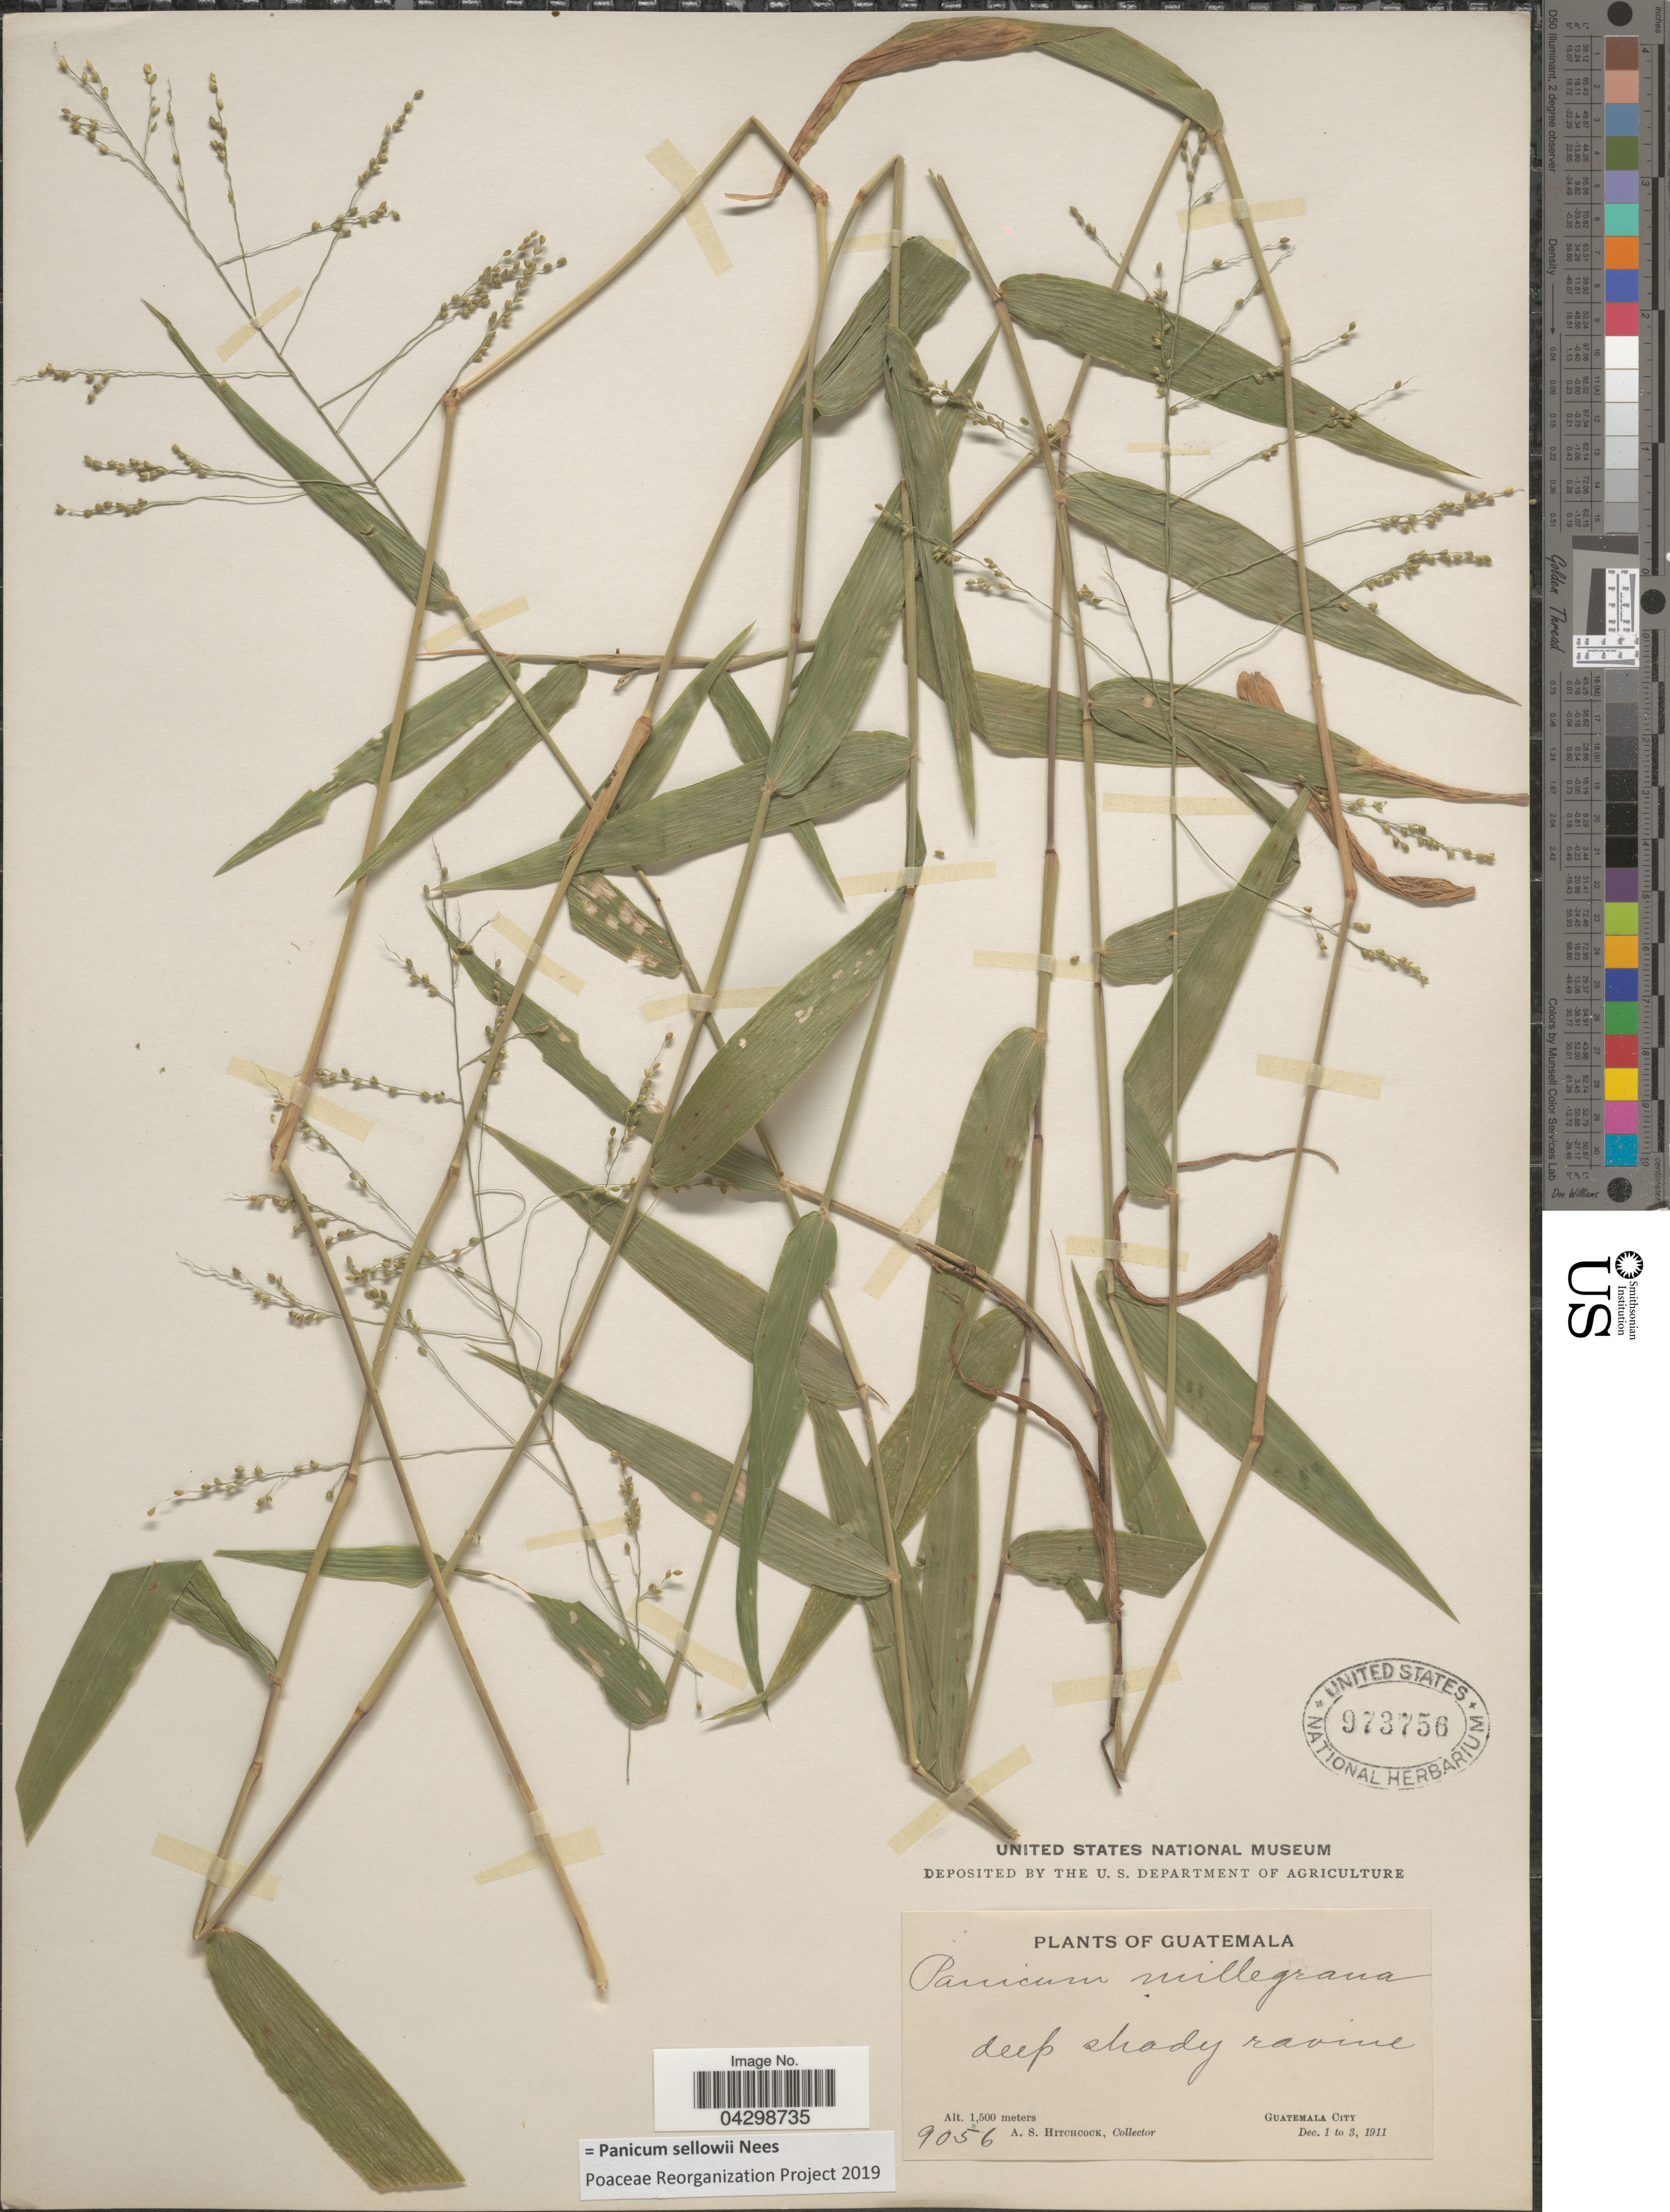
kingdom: Plantae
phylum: Tracheophyta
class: Liliopsida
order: Poales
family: Poaceae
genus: Panicum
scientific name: Panicum sellowii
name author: Nees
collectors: A. S. Hitchcock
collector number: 9056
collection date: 1911-12-01/1911-12-03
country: Guatemala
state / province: Guatemala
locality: Guatemala City.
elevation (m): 1500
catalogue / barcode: US 973756